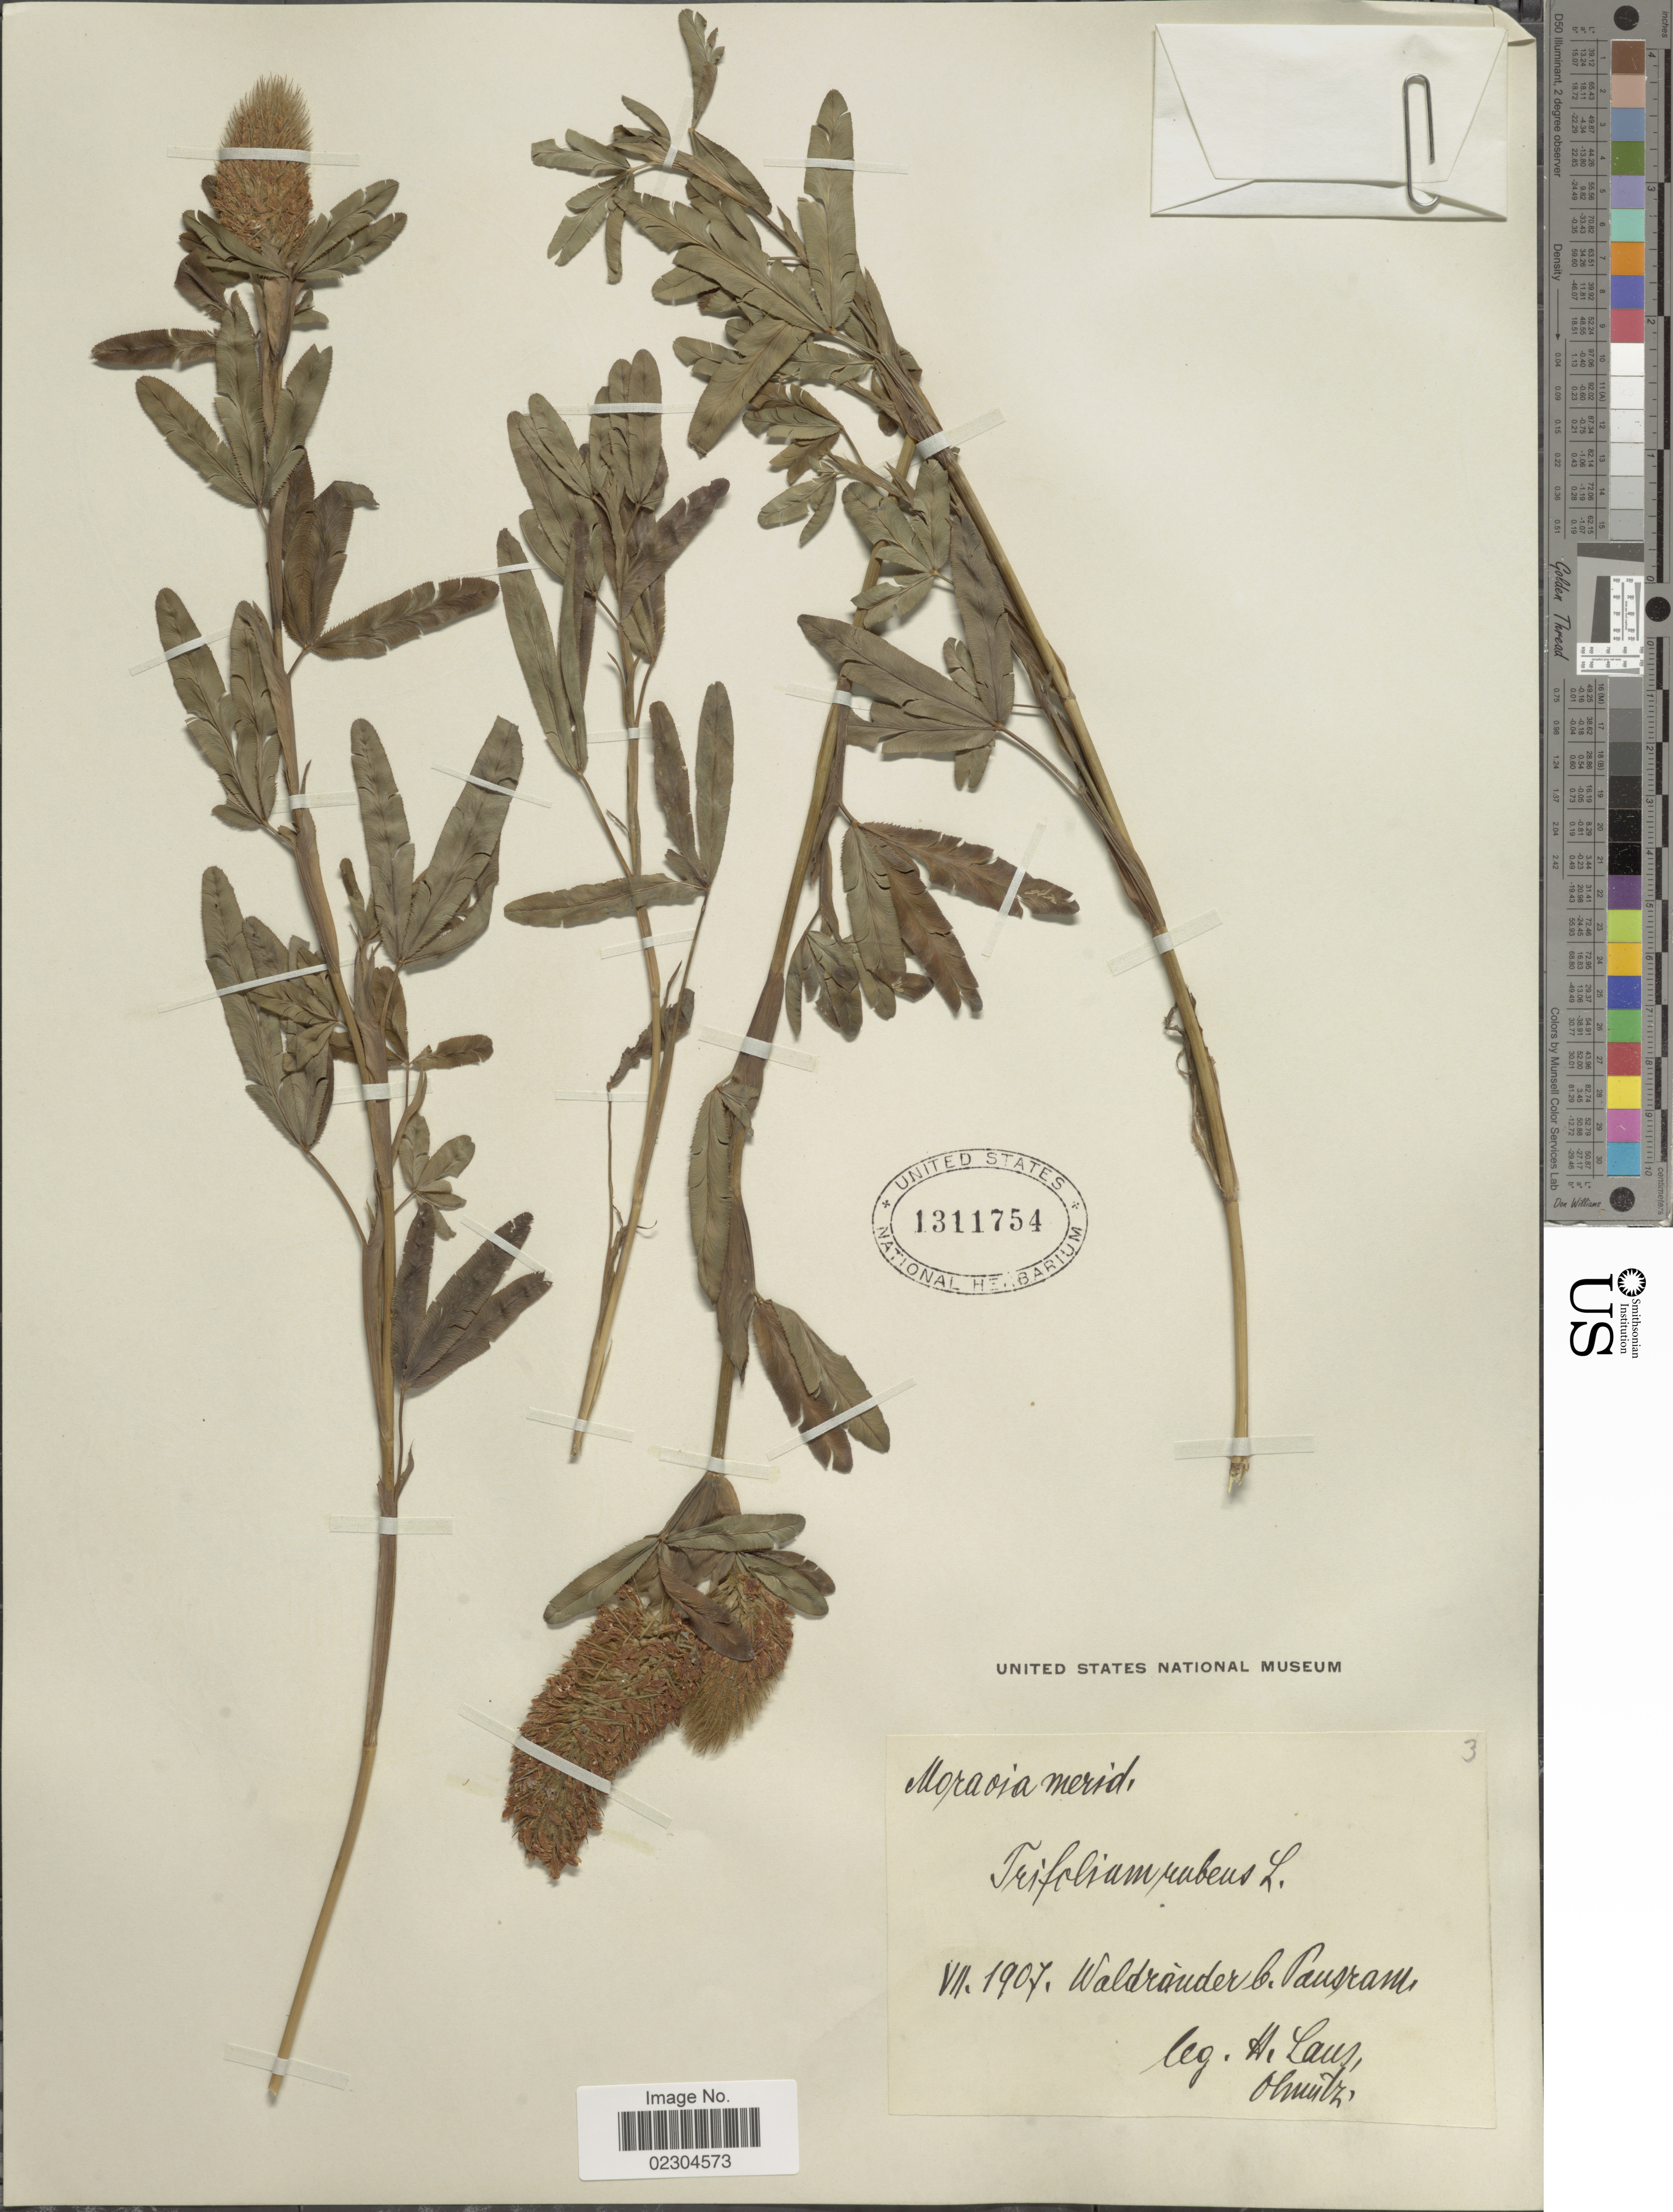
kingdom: Plantae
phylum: Tracheophyta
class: Magnoliopsida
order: Fabales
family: Fabaceae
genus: Trifolium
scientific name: Trifolium rubens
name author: L.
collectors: H. Laus & Ohwitz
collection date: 1907-07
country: Czechia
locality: Waldrauder b. Pausram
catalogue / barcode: US 1311754